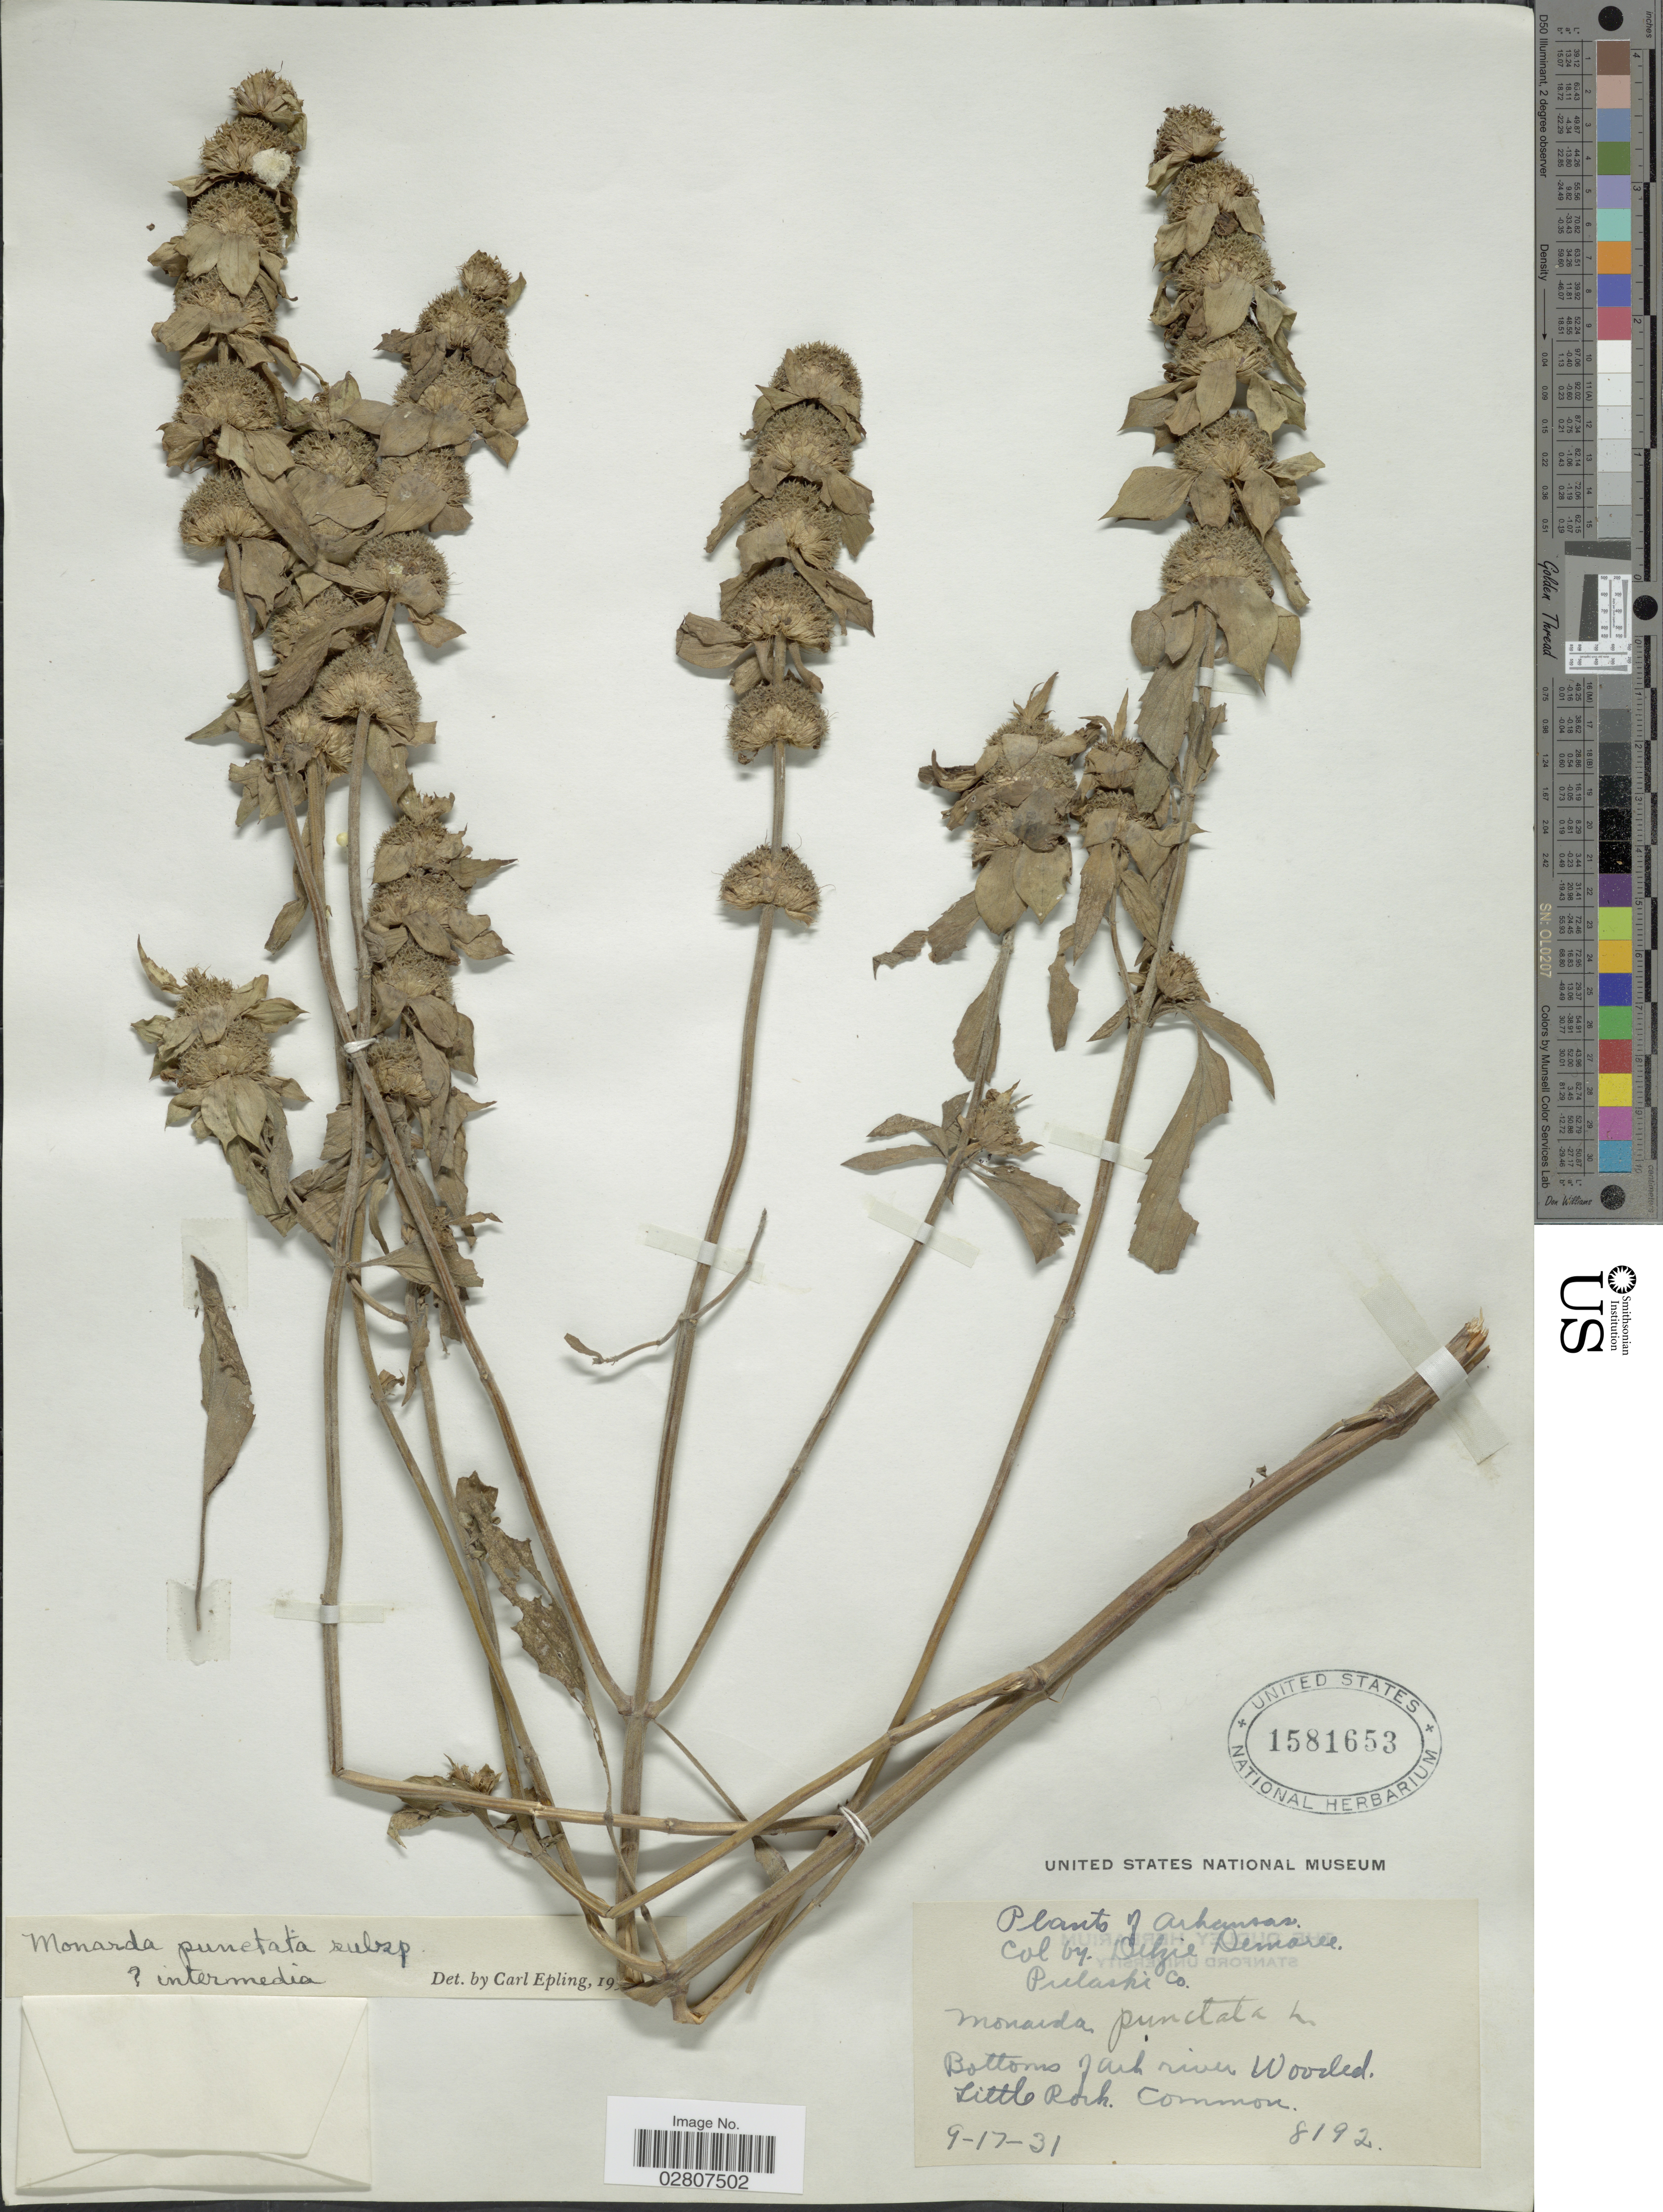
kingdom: Plantae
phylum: Tracheophyta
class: Magnoliopsida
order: Lamiales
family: Lamiaceae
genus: Monarda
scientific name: Monarda punctata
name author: L.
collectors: D. Demaree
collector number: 8192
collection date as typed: Transcribed d/m/y: 17/9/31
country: United States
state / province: Arkansas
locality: Pulaski Co. Bottoms of Ash river Wooded. Little Rock. Common.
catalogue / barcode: US 1581653